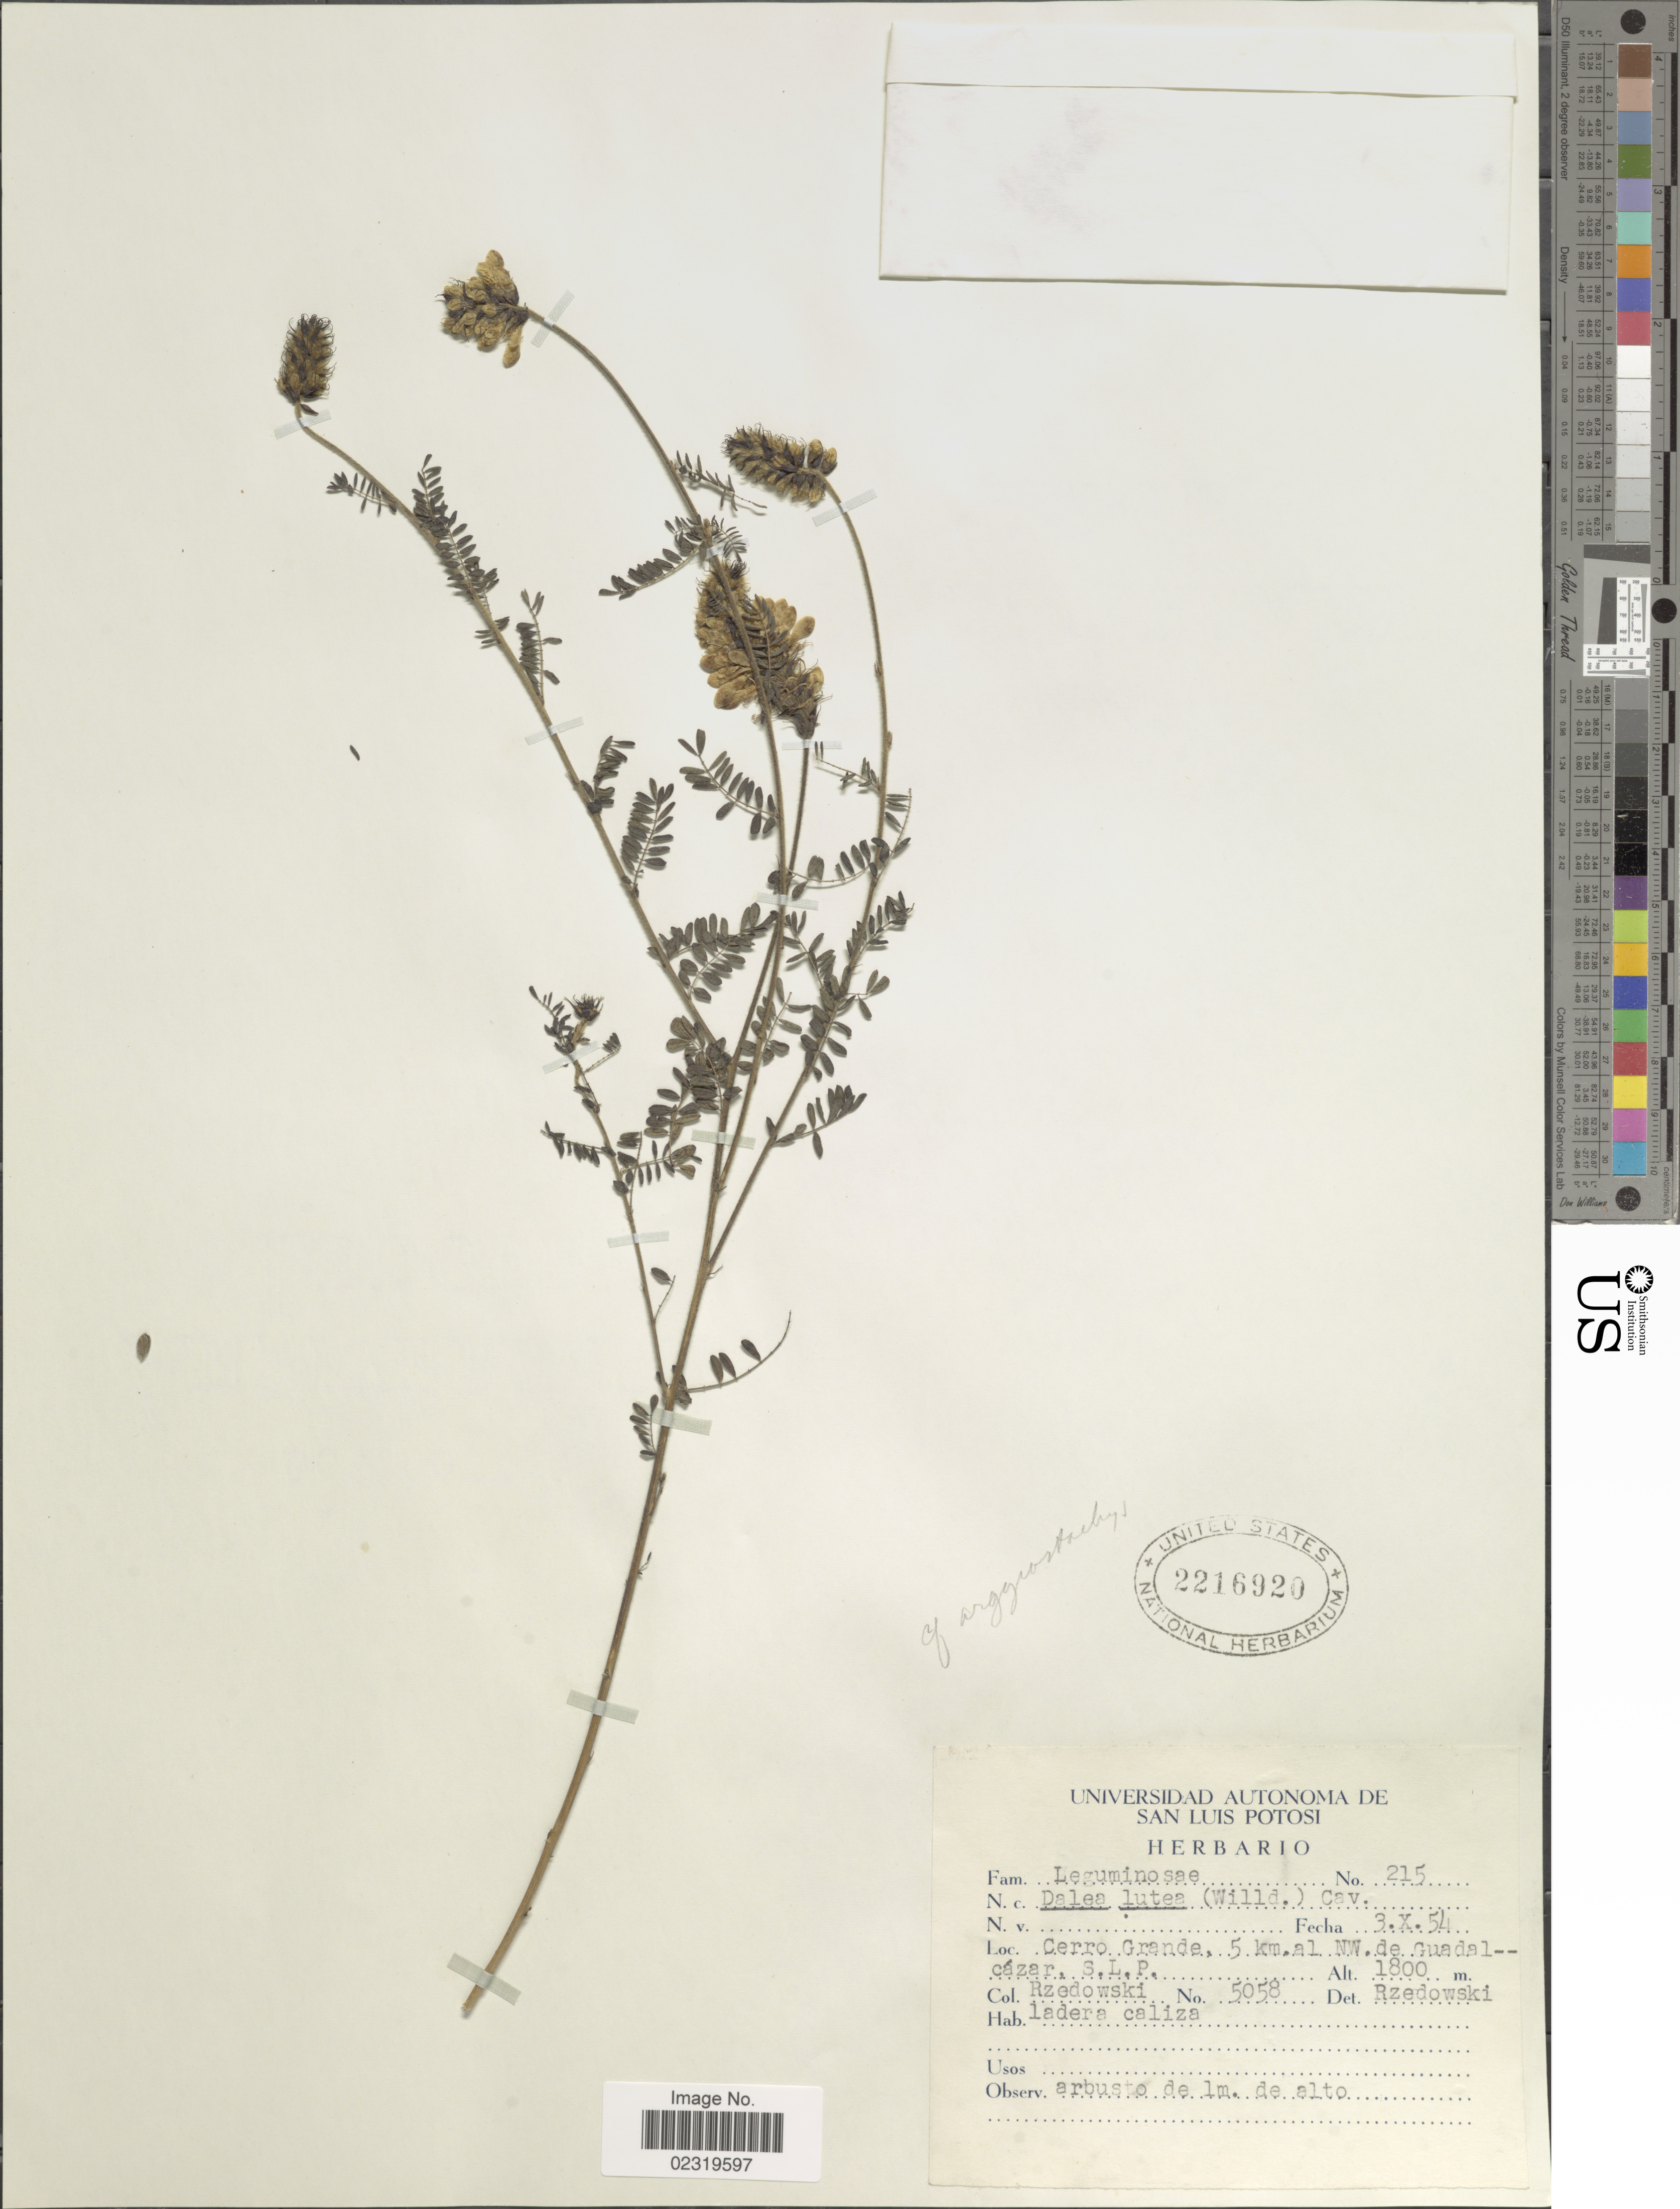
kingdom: Plantae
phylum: Tracheophyta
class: Magnoliopsida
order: Fabales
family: Fabaceae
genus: Dalea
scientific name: Dalea lutea var. lutea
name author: (Cav.) Willd.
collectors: Rzedowski, --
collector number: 5058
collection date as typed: Transcribed d/m/y: 3/10/54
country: Mexico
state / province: San Luis Potosí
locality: Cerro Grande, 5 km al NW de Guadalcazar, S. L. P.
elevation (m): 1800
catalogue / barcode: US 2216920